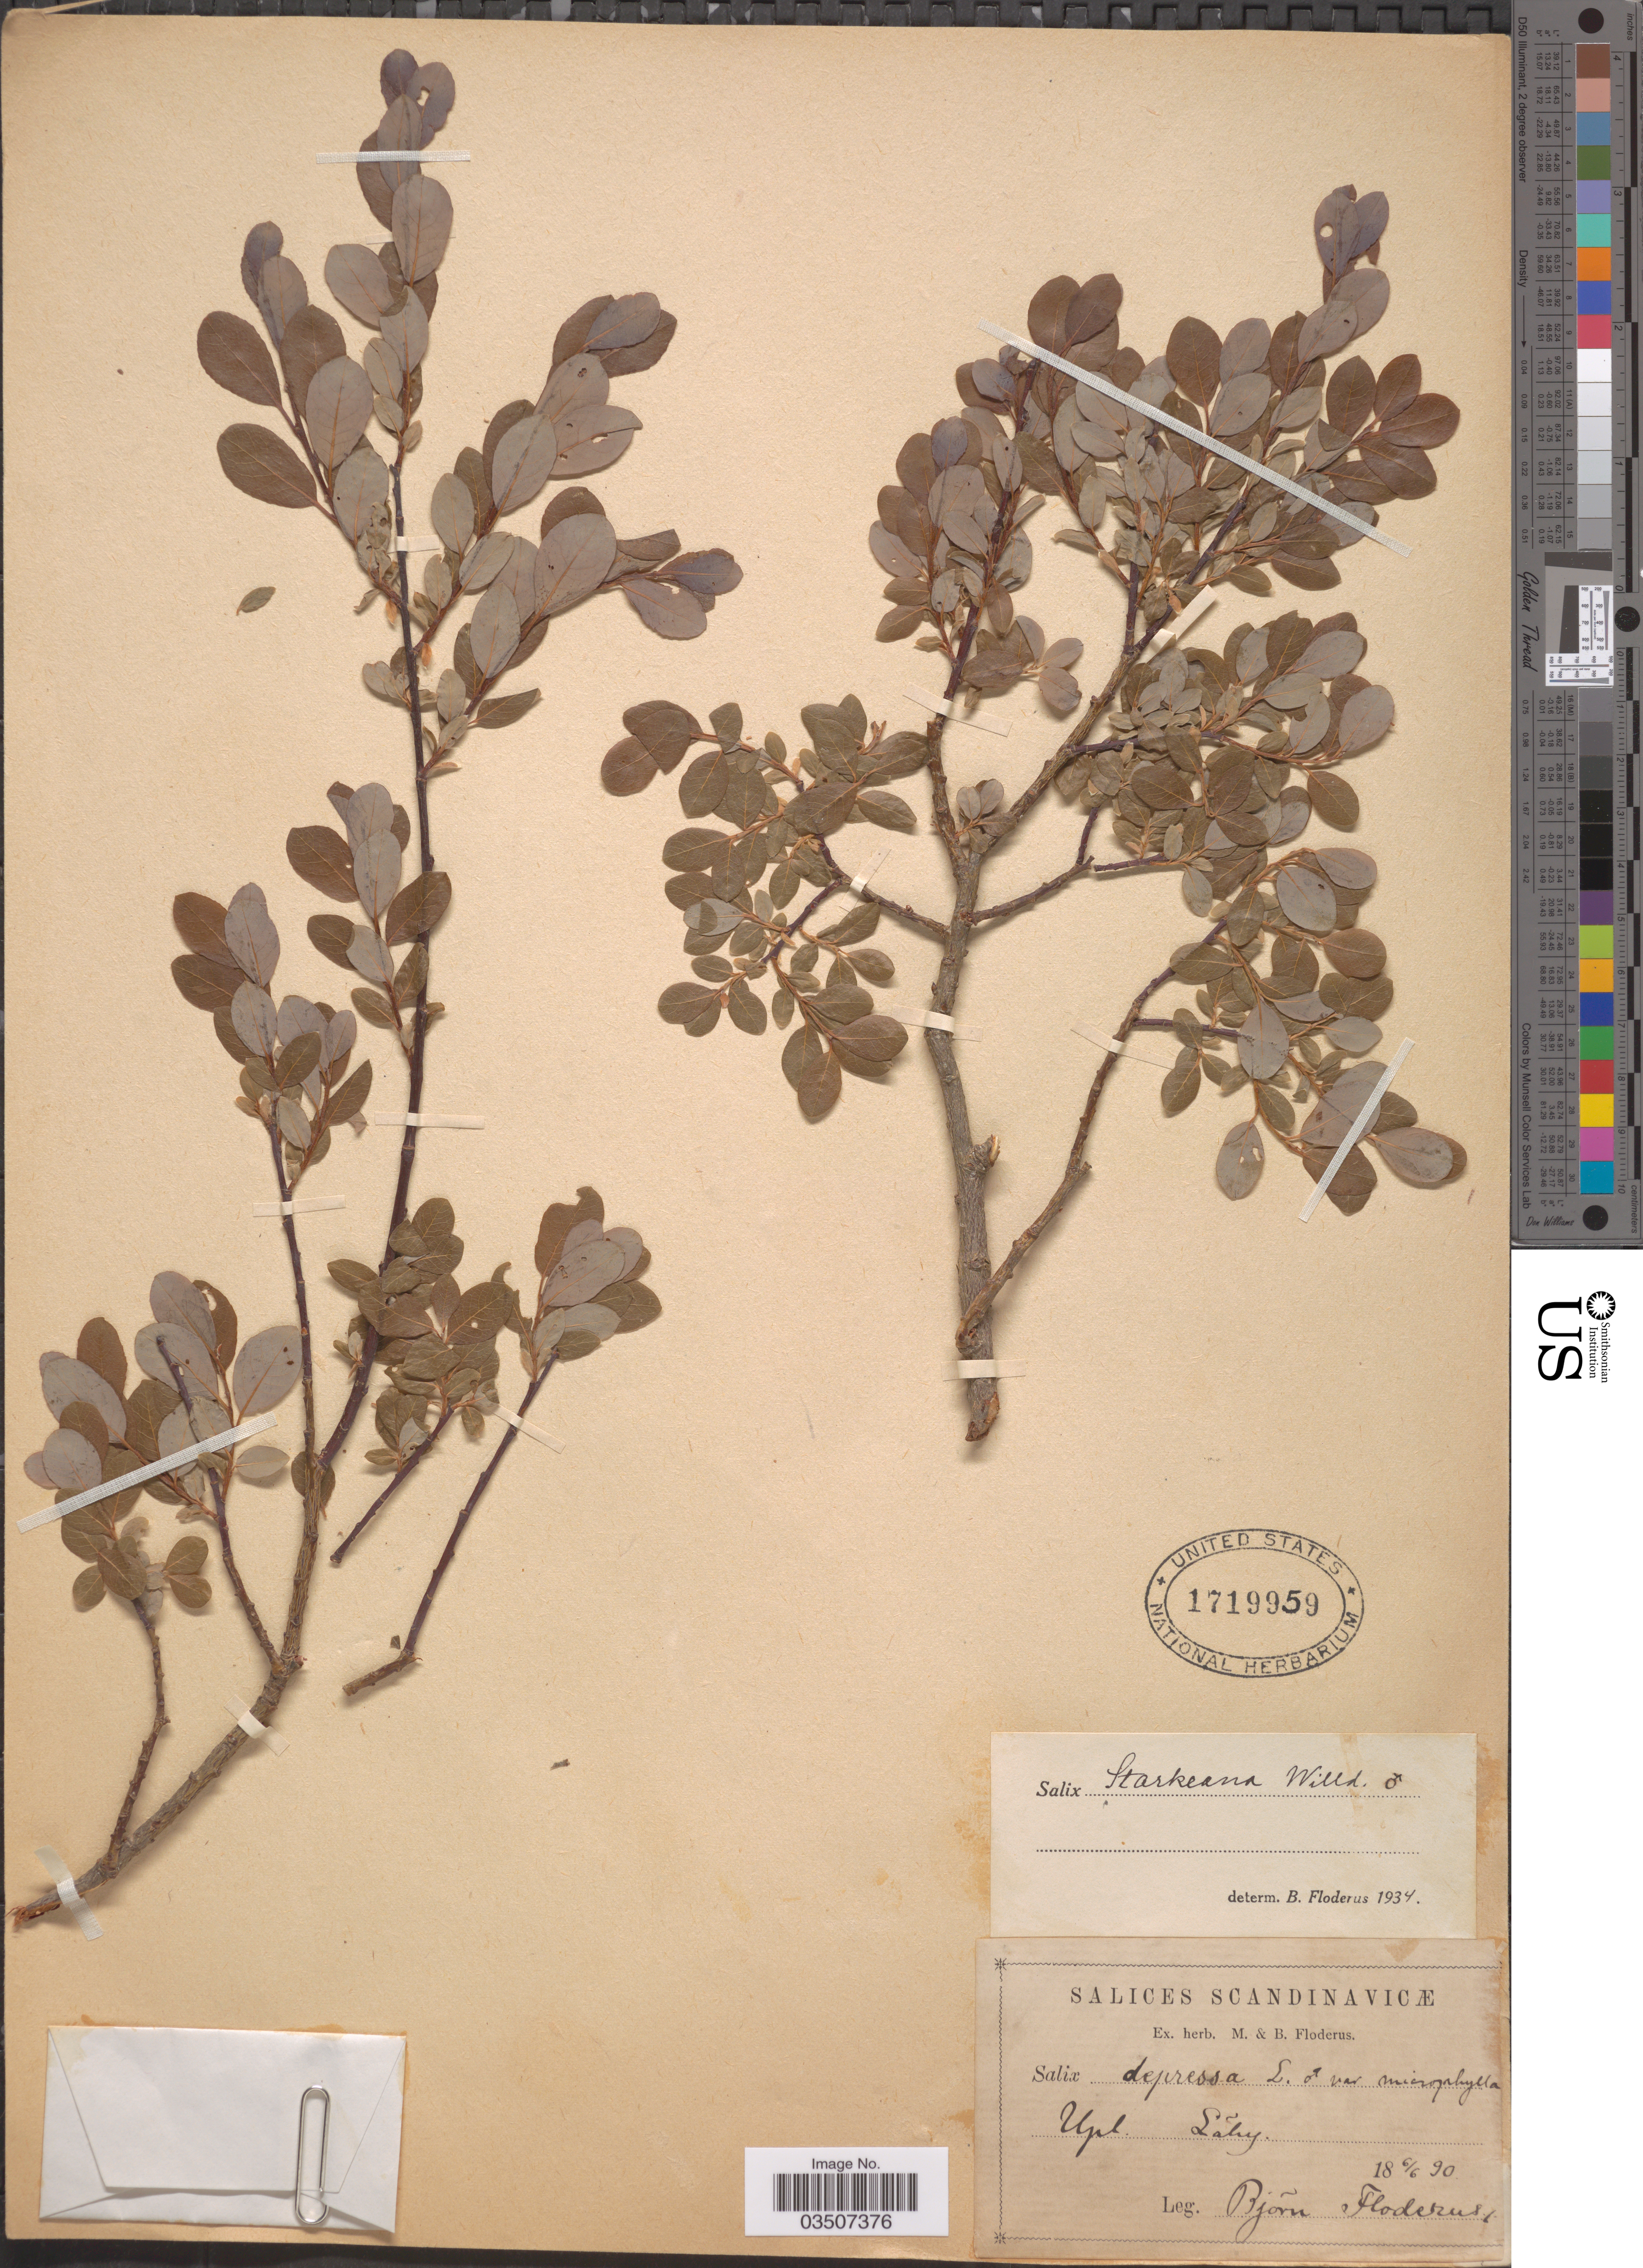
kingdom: Plantae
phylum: Tracheophyta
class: Magnoliopsida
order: Malpighiales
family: Salicaceae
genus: Salix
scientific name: Salix starkeana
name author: Willd.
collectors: B. G. O. Floderus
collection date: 1890-06-06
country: Sweden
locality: Scandinavicæ. Upl. Läby.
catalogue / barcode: US 1719959